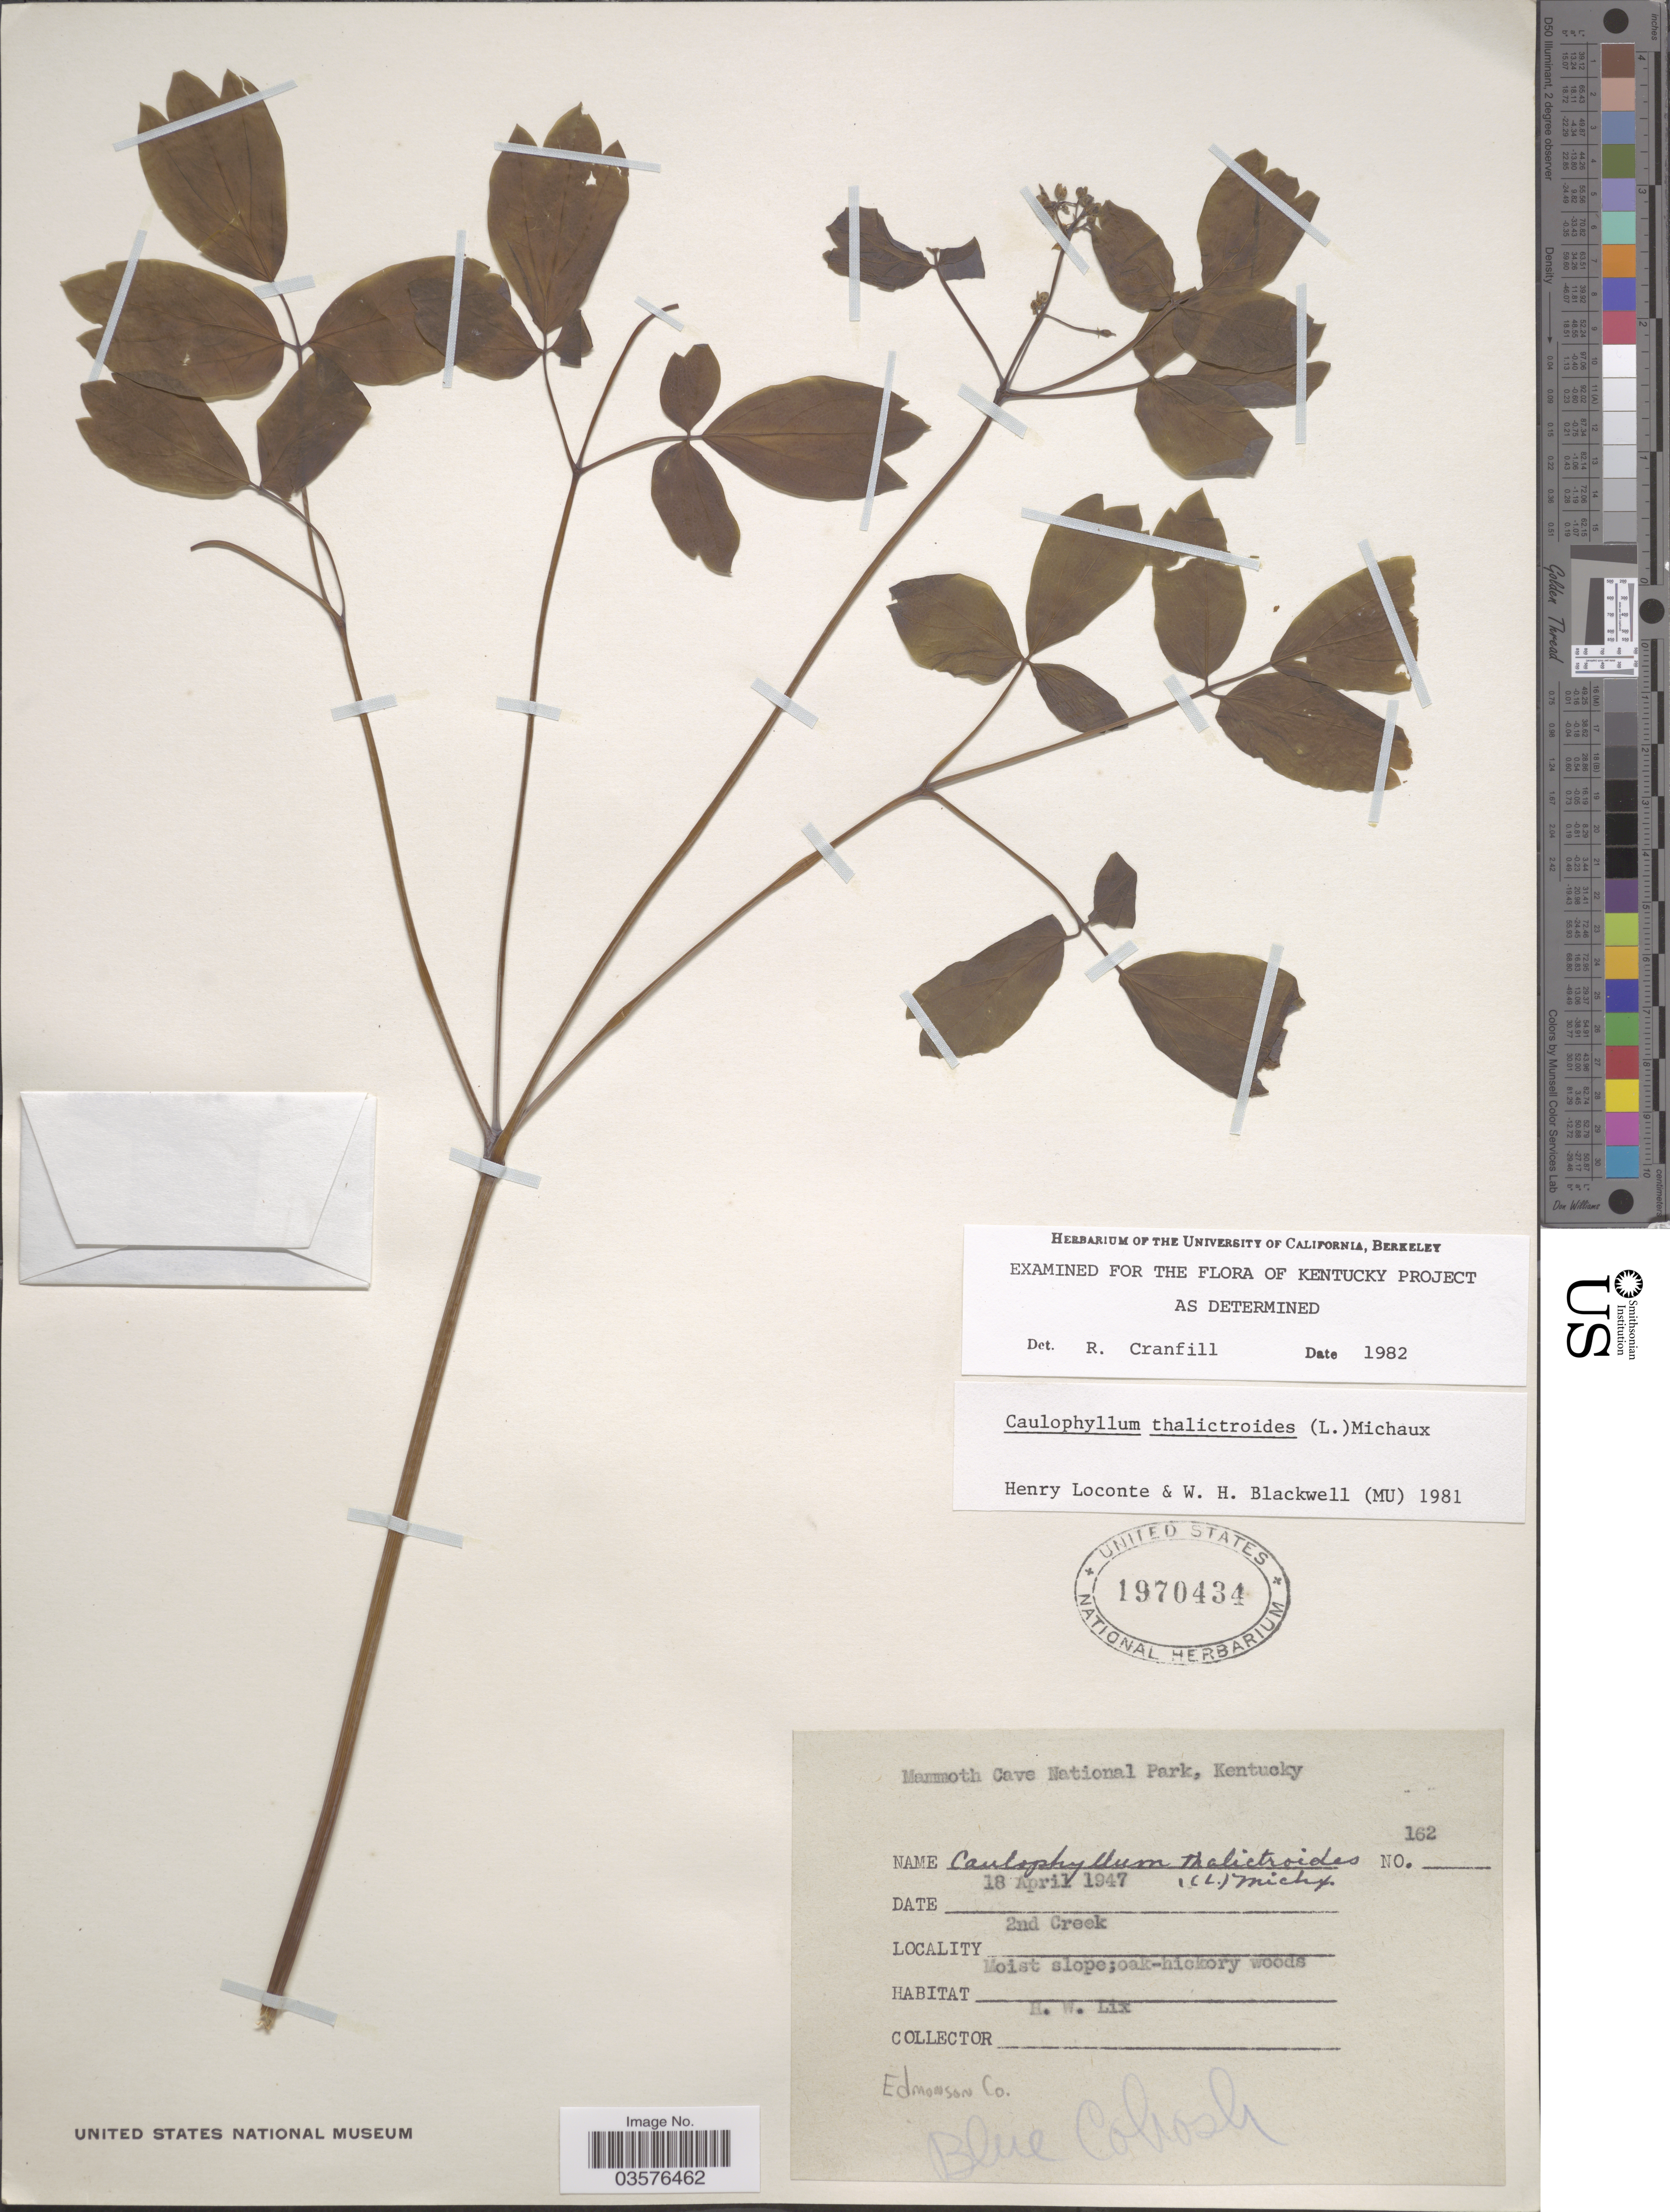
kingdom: Plantae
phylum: Tracheophyta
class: Magnoliopsida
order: Ranunculales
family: Berberidaceae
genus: Caulophyllum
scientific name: Caulophyllum thalictroides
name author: (L.) Michx.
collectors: H. W. Lix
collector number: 162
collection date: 1947-04-18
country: United States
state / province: Kentucky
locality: Mammoth Cave National Park. 2nd Creek. Edmonson Co.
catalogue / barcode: US 1970434